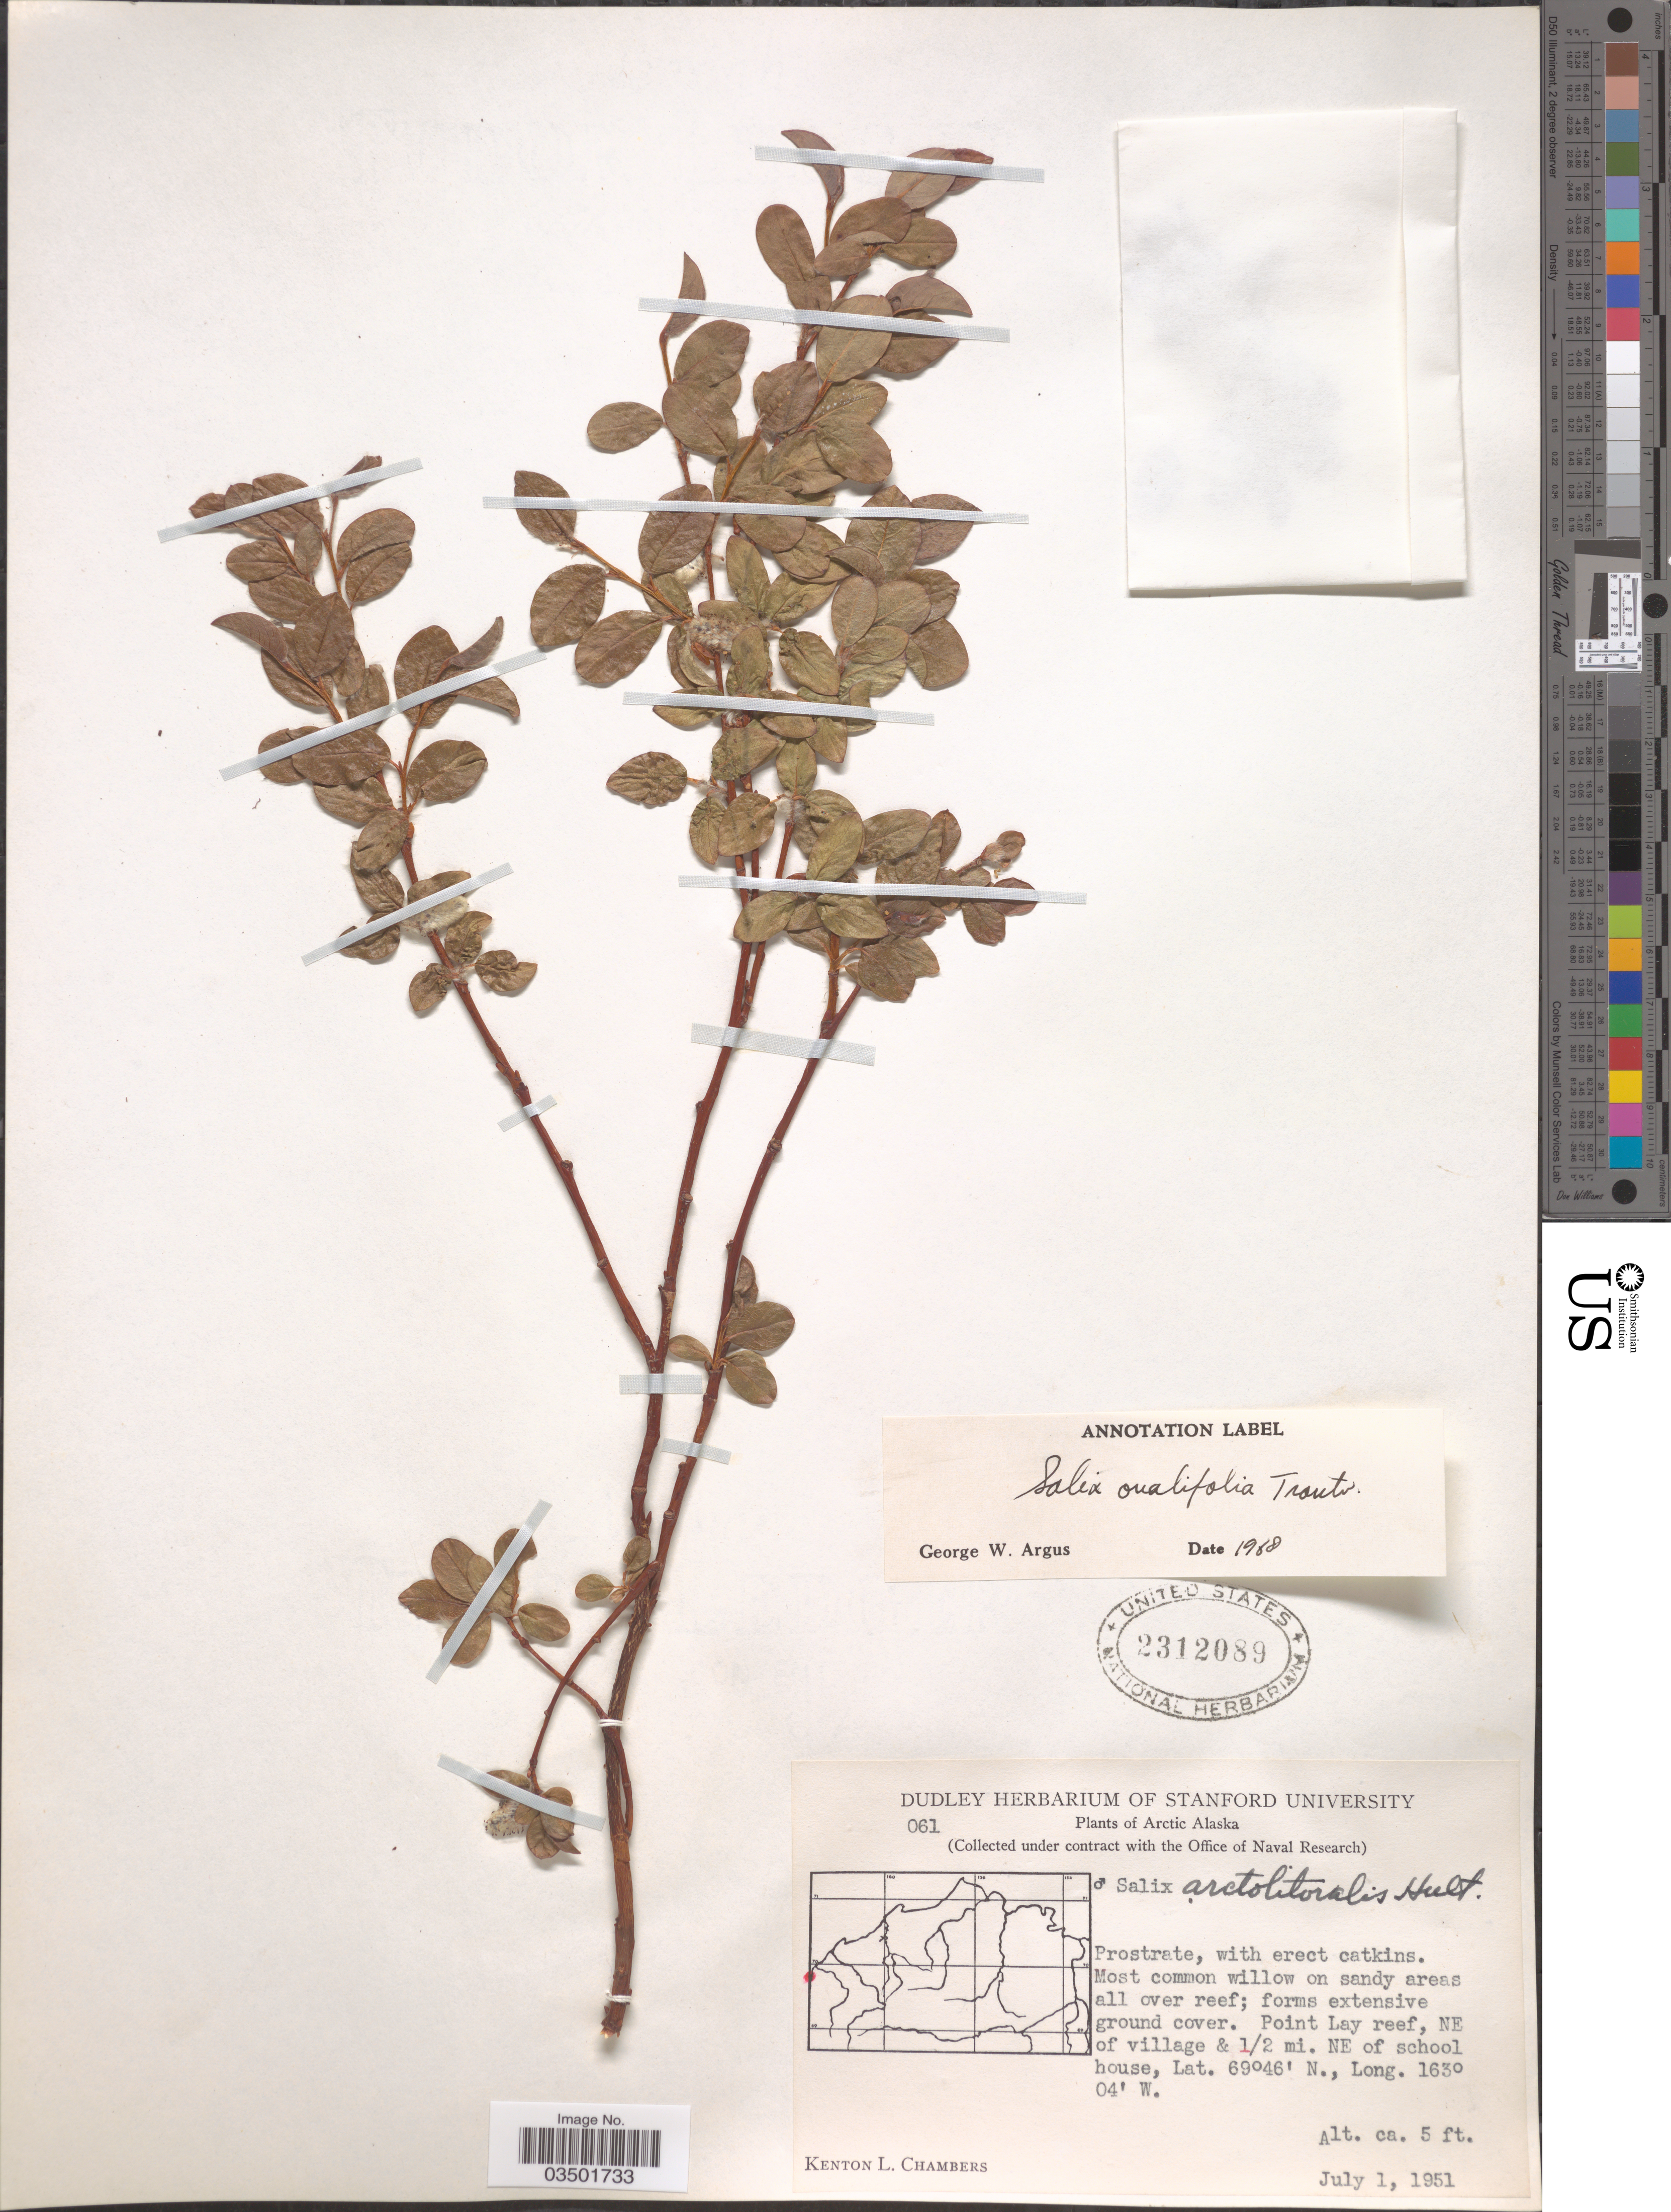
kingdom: Plantae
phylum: Tracheophyta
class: Magnoliopsida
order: Malpighiales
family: Salicaceae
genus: Salix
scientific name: Salix ovalifolia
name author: Trautv.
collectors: K. L. Chambers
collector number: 061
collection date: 1951-07-01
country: United States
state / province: Alaska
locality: Arctic Alaska. Point Lay reef, NE of village & 1/2 mi. NE of school house.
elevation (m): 2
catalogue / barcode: US 2312089